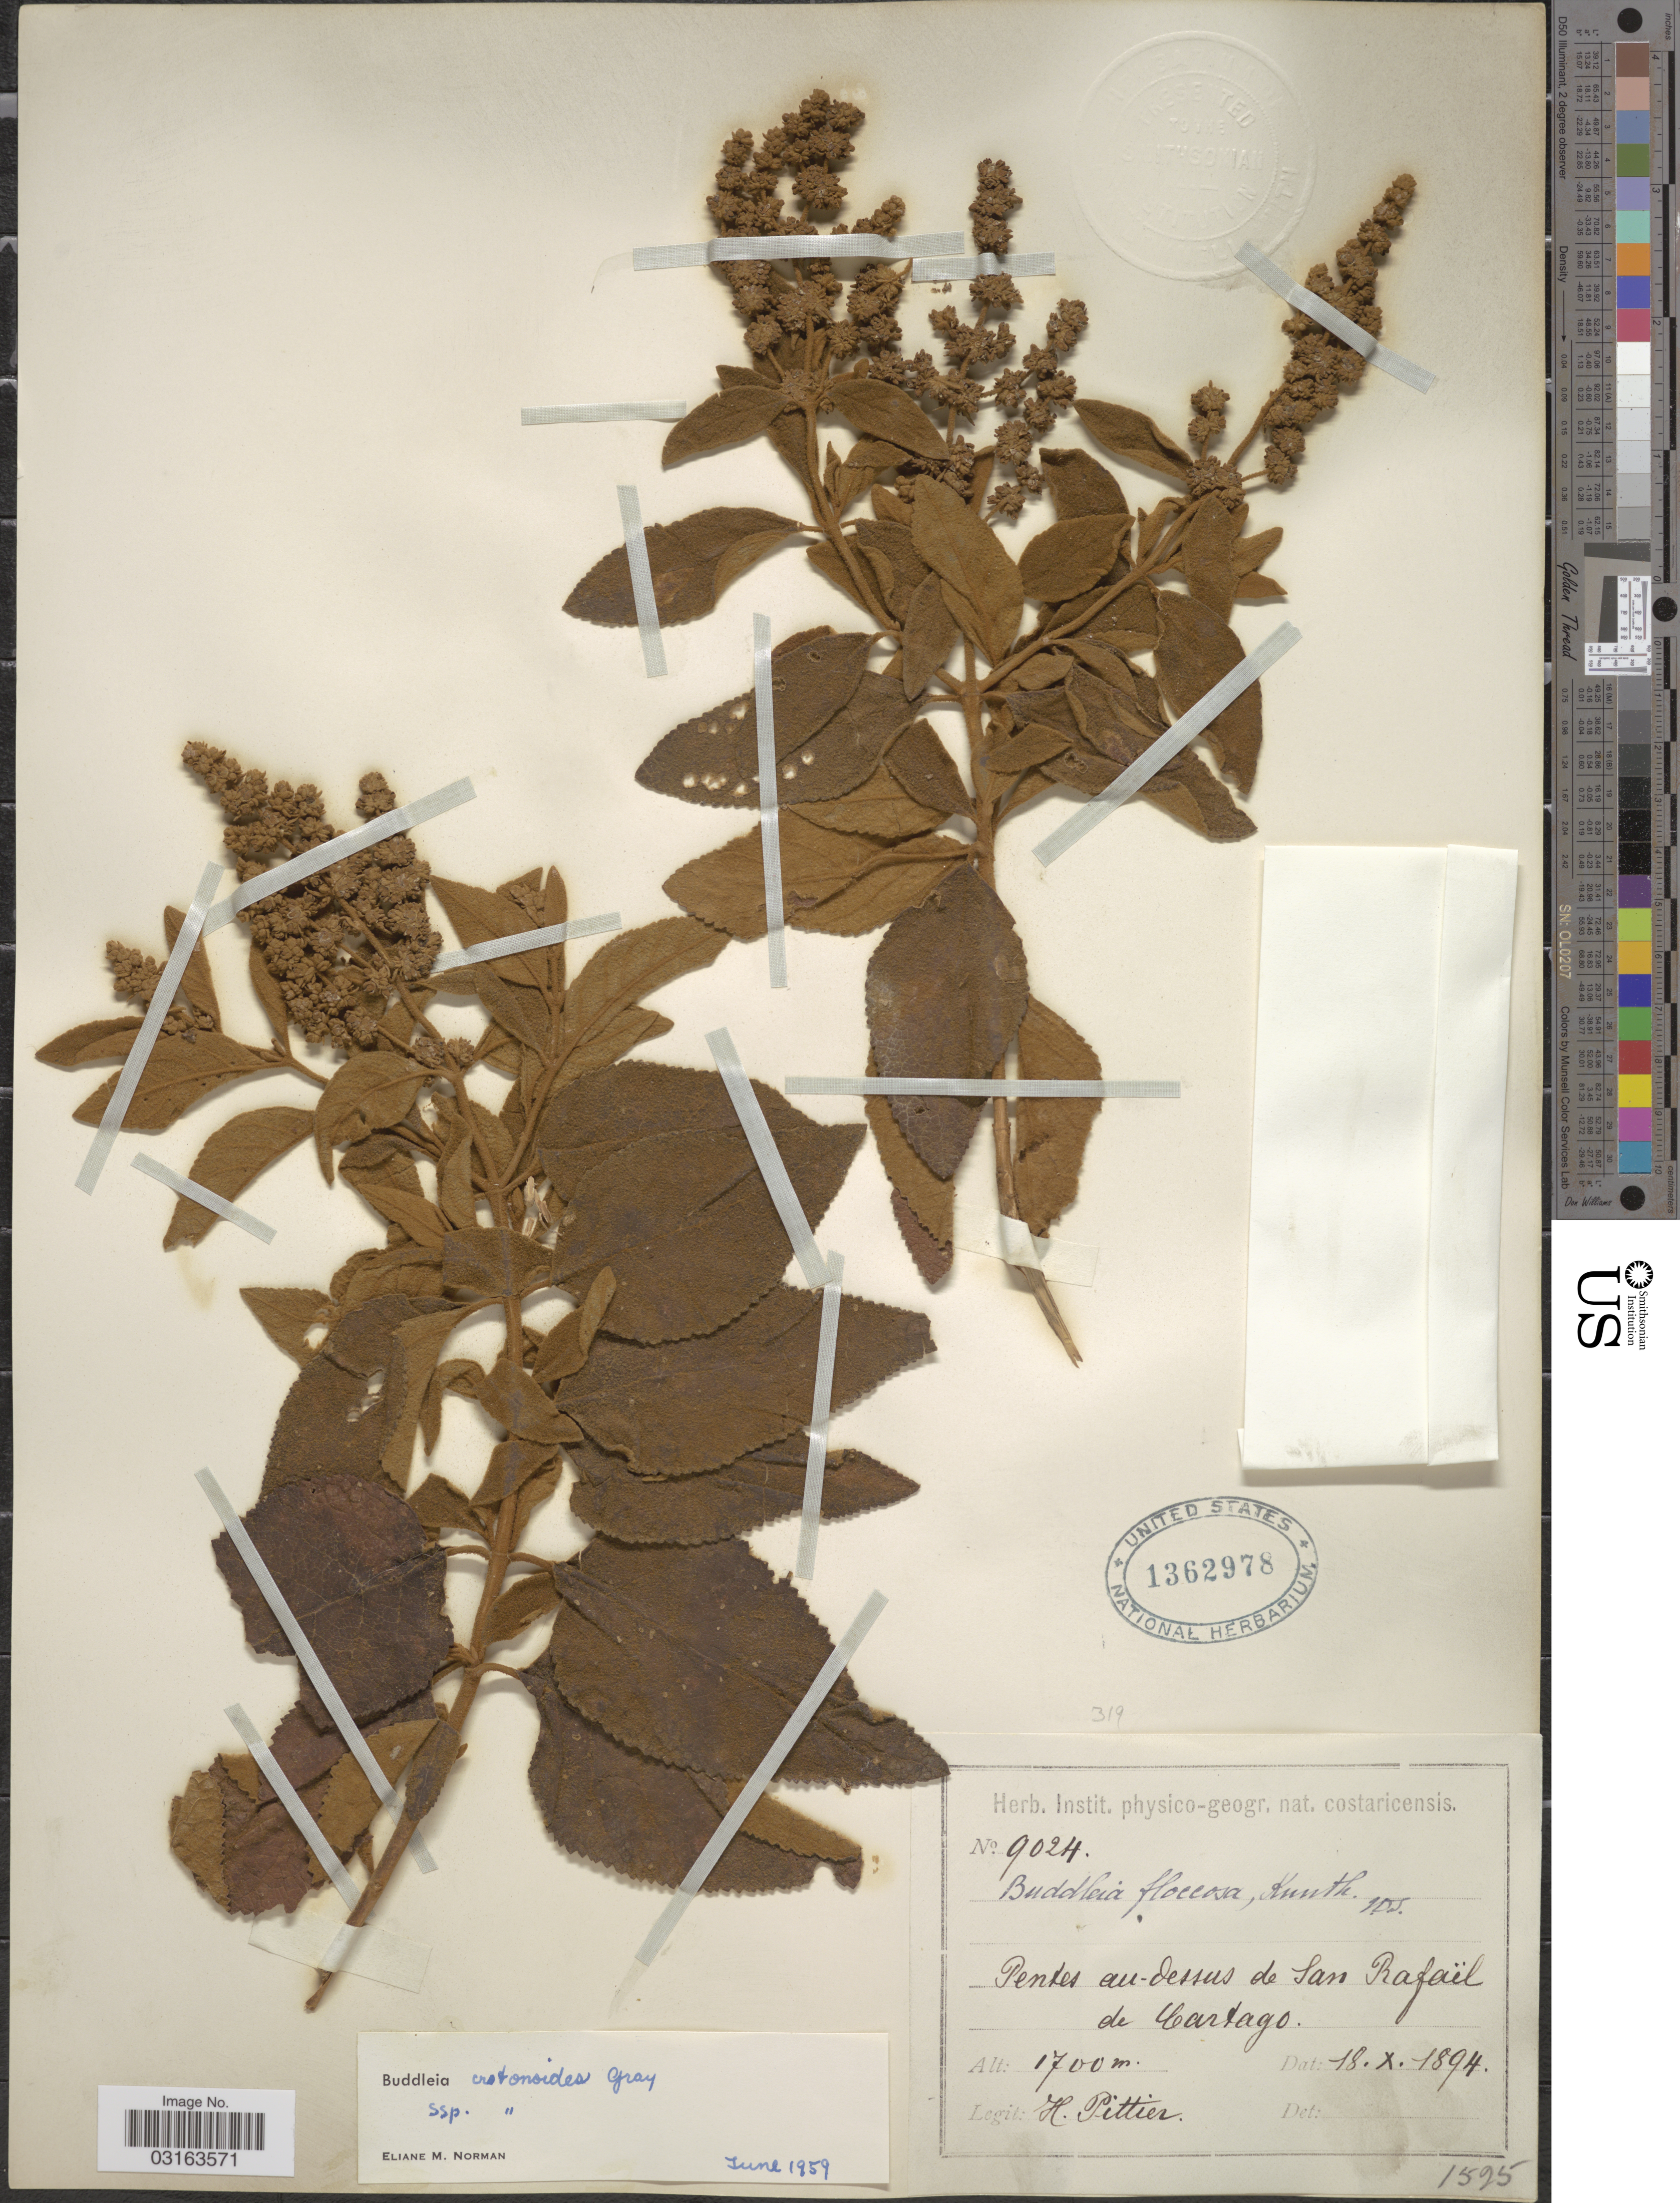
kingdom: Plantae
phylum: Tracheophyta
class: Magnoliopsida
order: Lamiales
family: Scrophulariaceae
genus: Buddleja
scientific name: Buddleja crotonoides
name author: A. Gray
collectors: H. F. Pittier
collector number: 9024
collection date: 1894-10-18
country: Costa Rica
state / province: Cartago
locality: Pnetes au-dessus de San Rafaël de Cartago.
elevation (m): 1700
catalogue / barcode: US 1362978